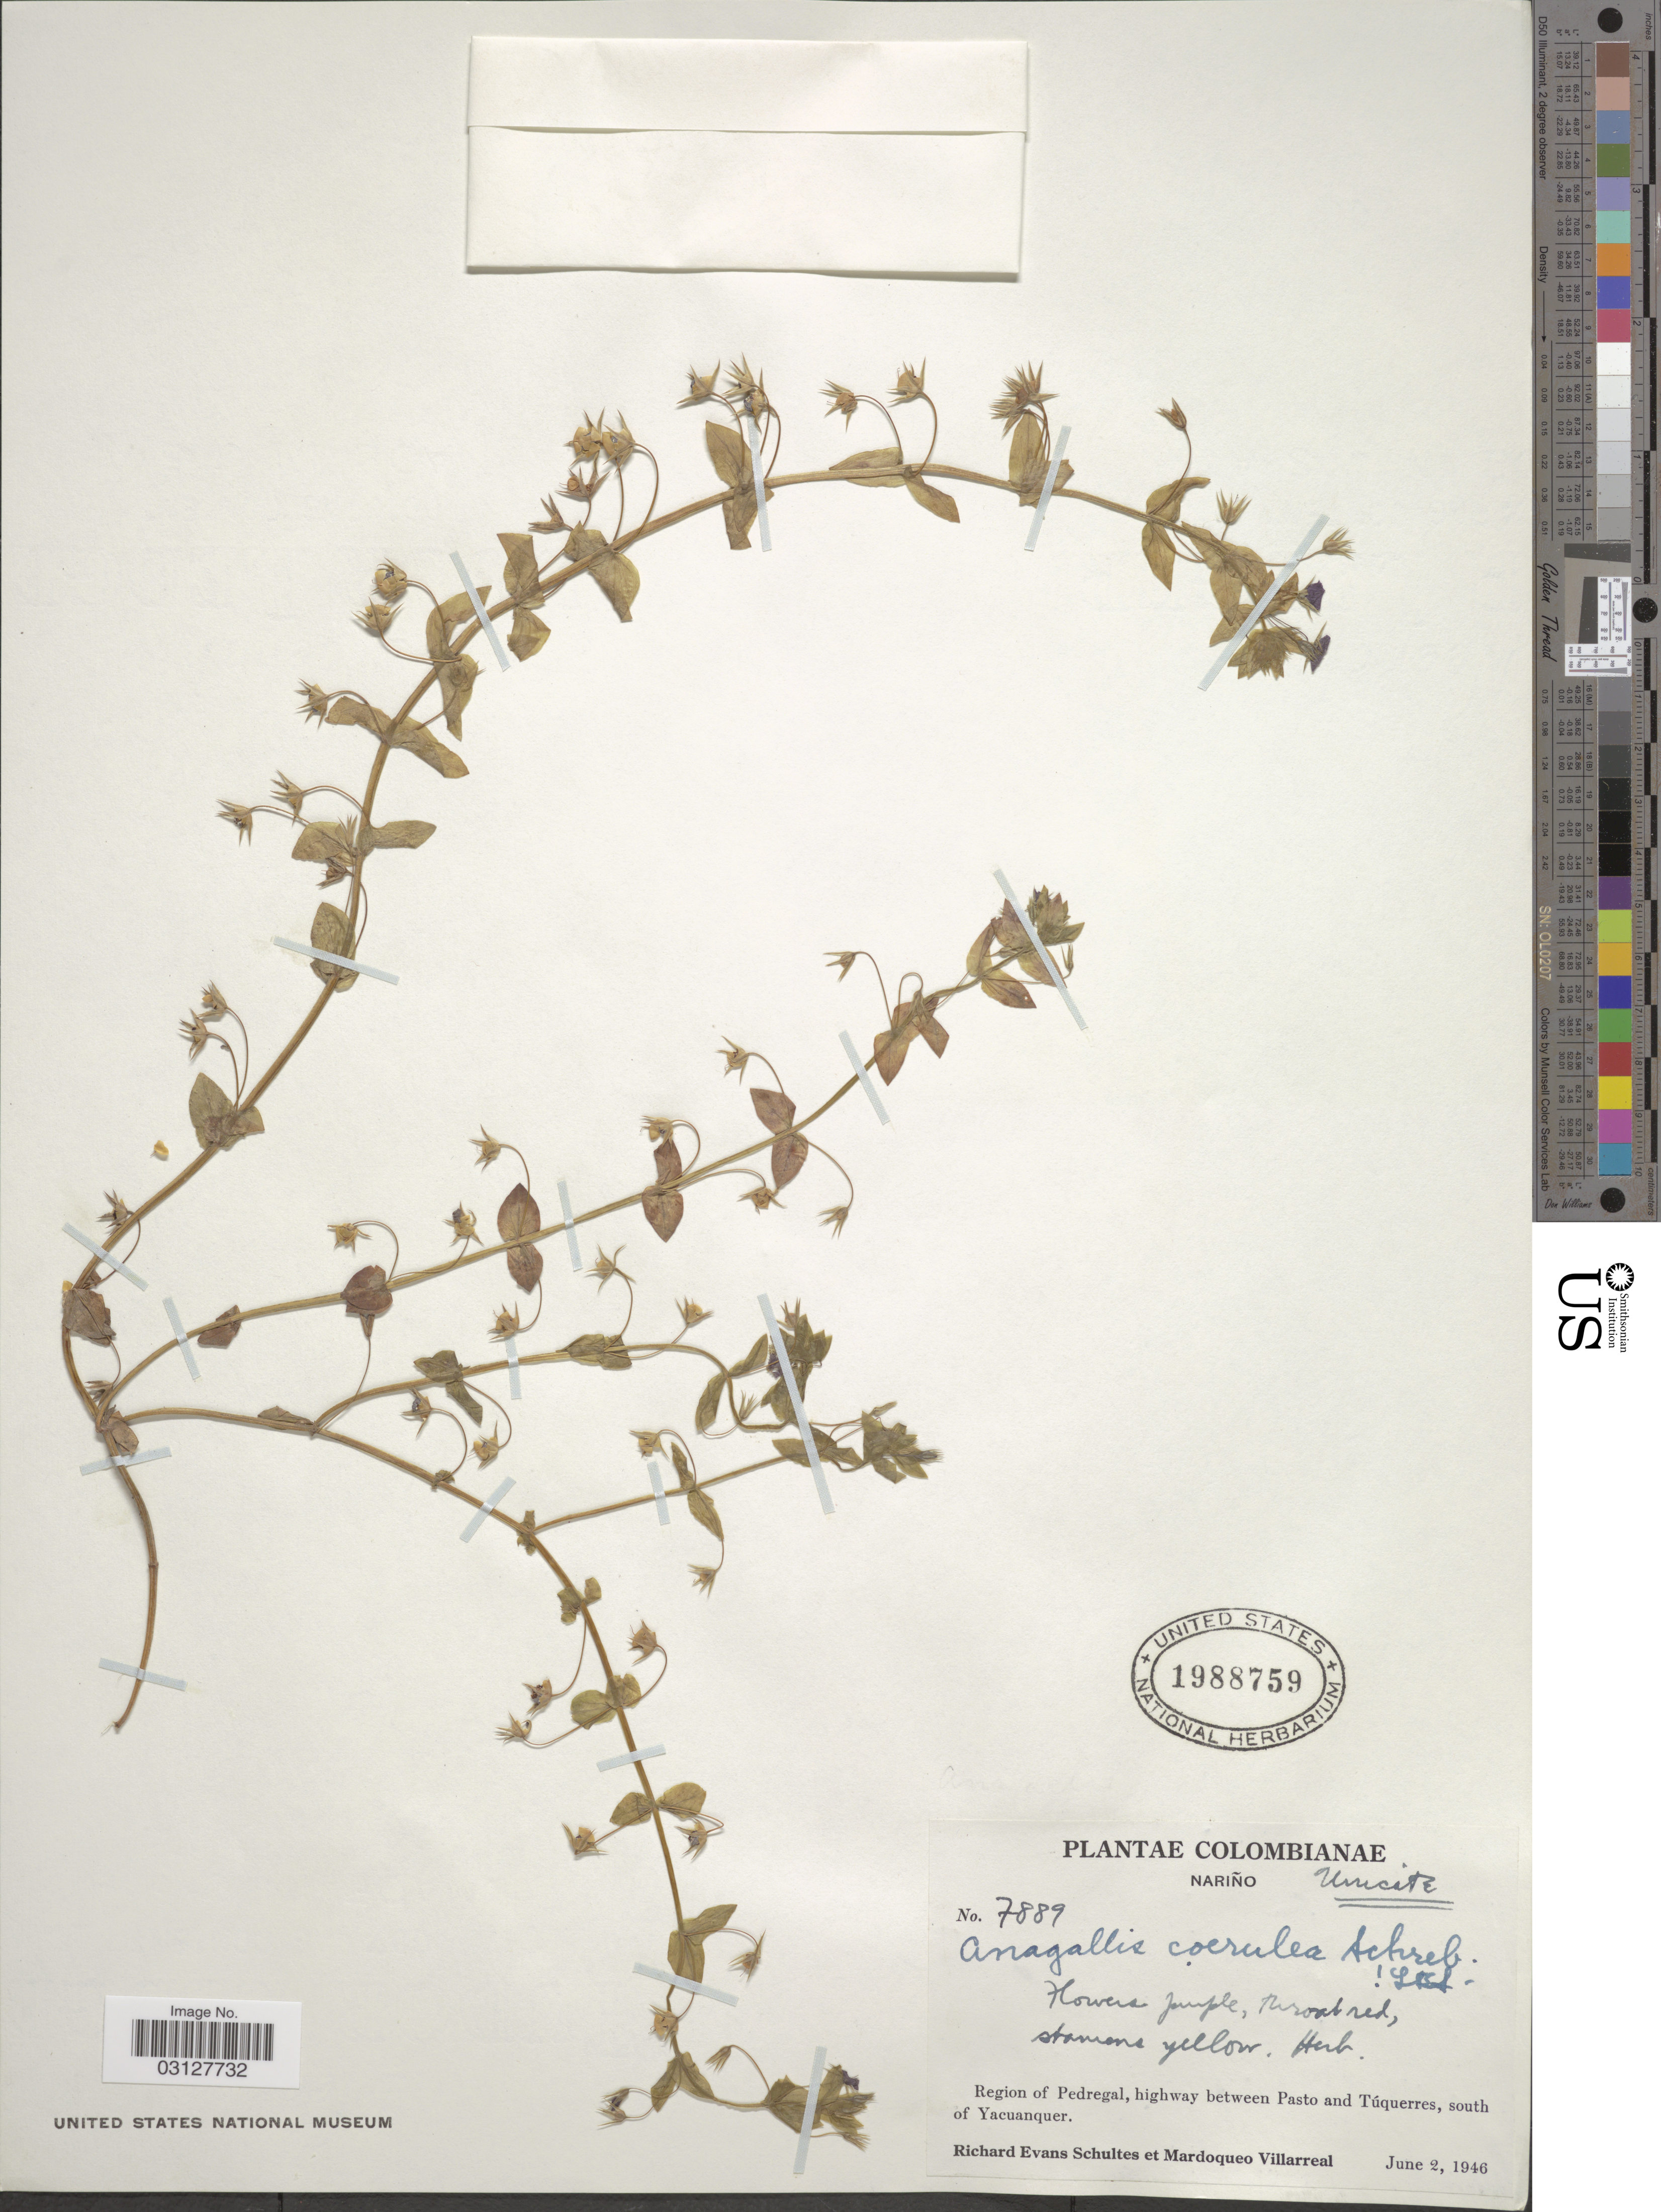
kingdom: Plantae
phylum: Tracheophyta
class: Magnoliopsida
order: Ericales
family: Primulaceae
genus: Anagallis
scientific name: Anagallis coerulea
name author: Schreb.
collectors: R. E. Schultes & M. Villarreal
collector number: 7889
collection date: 1946-06-02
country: Colombia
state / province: Nariño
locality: Region of Pedregal, highway between Pasto and Túquerres, south of Yacuanquer.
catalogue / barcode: US 1988759